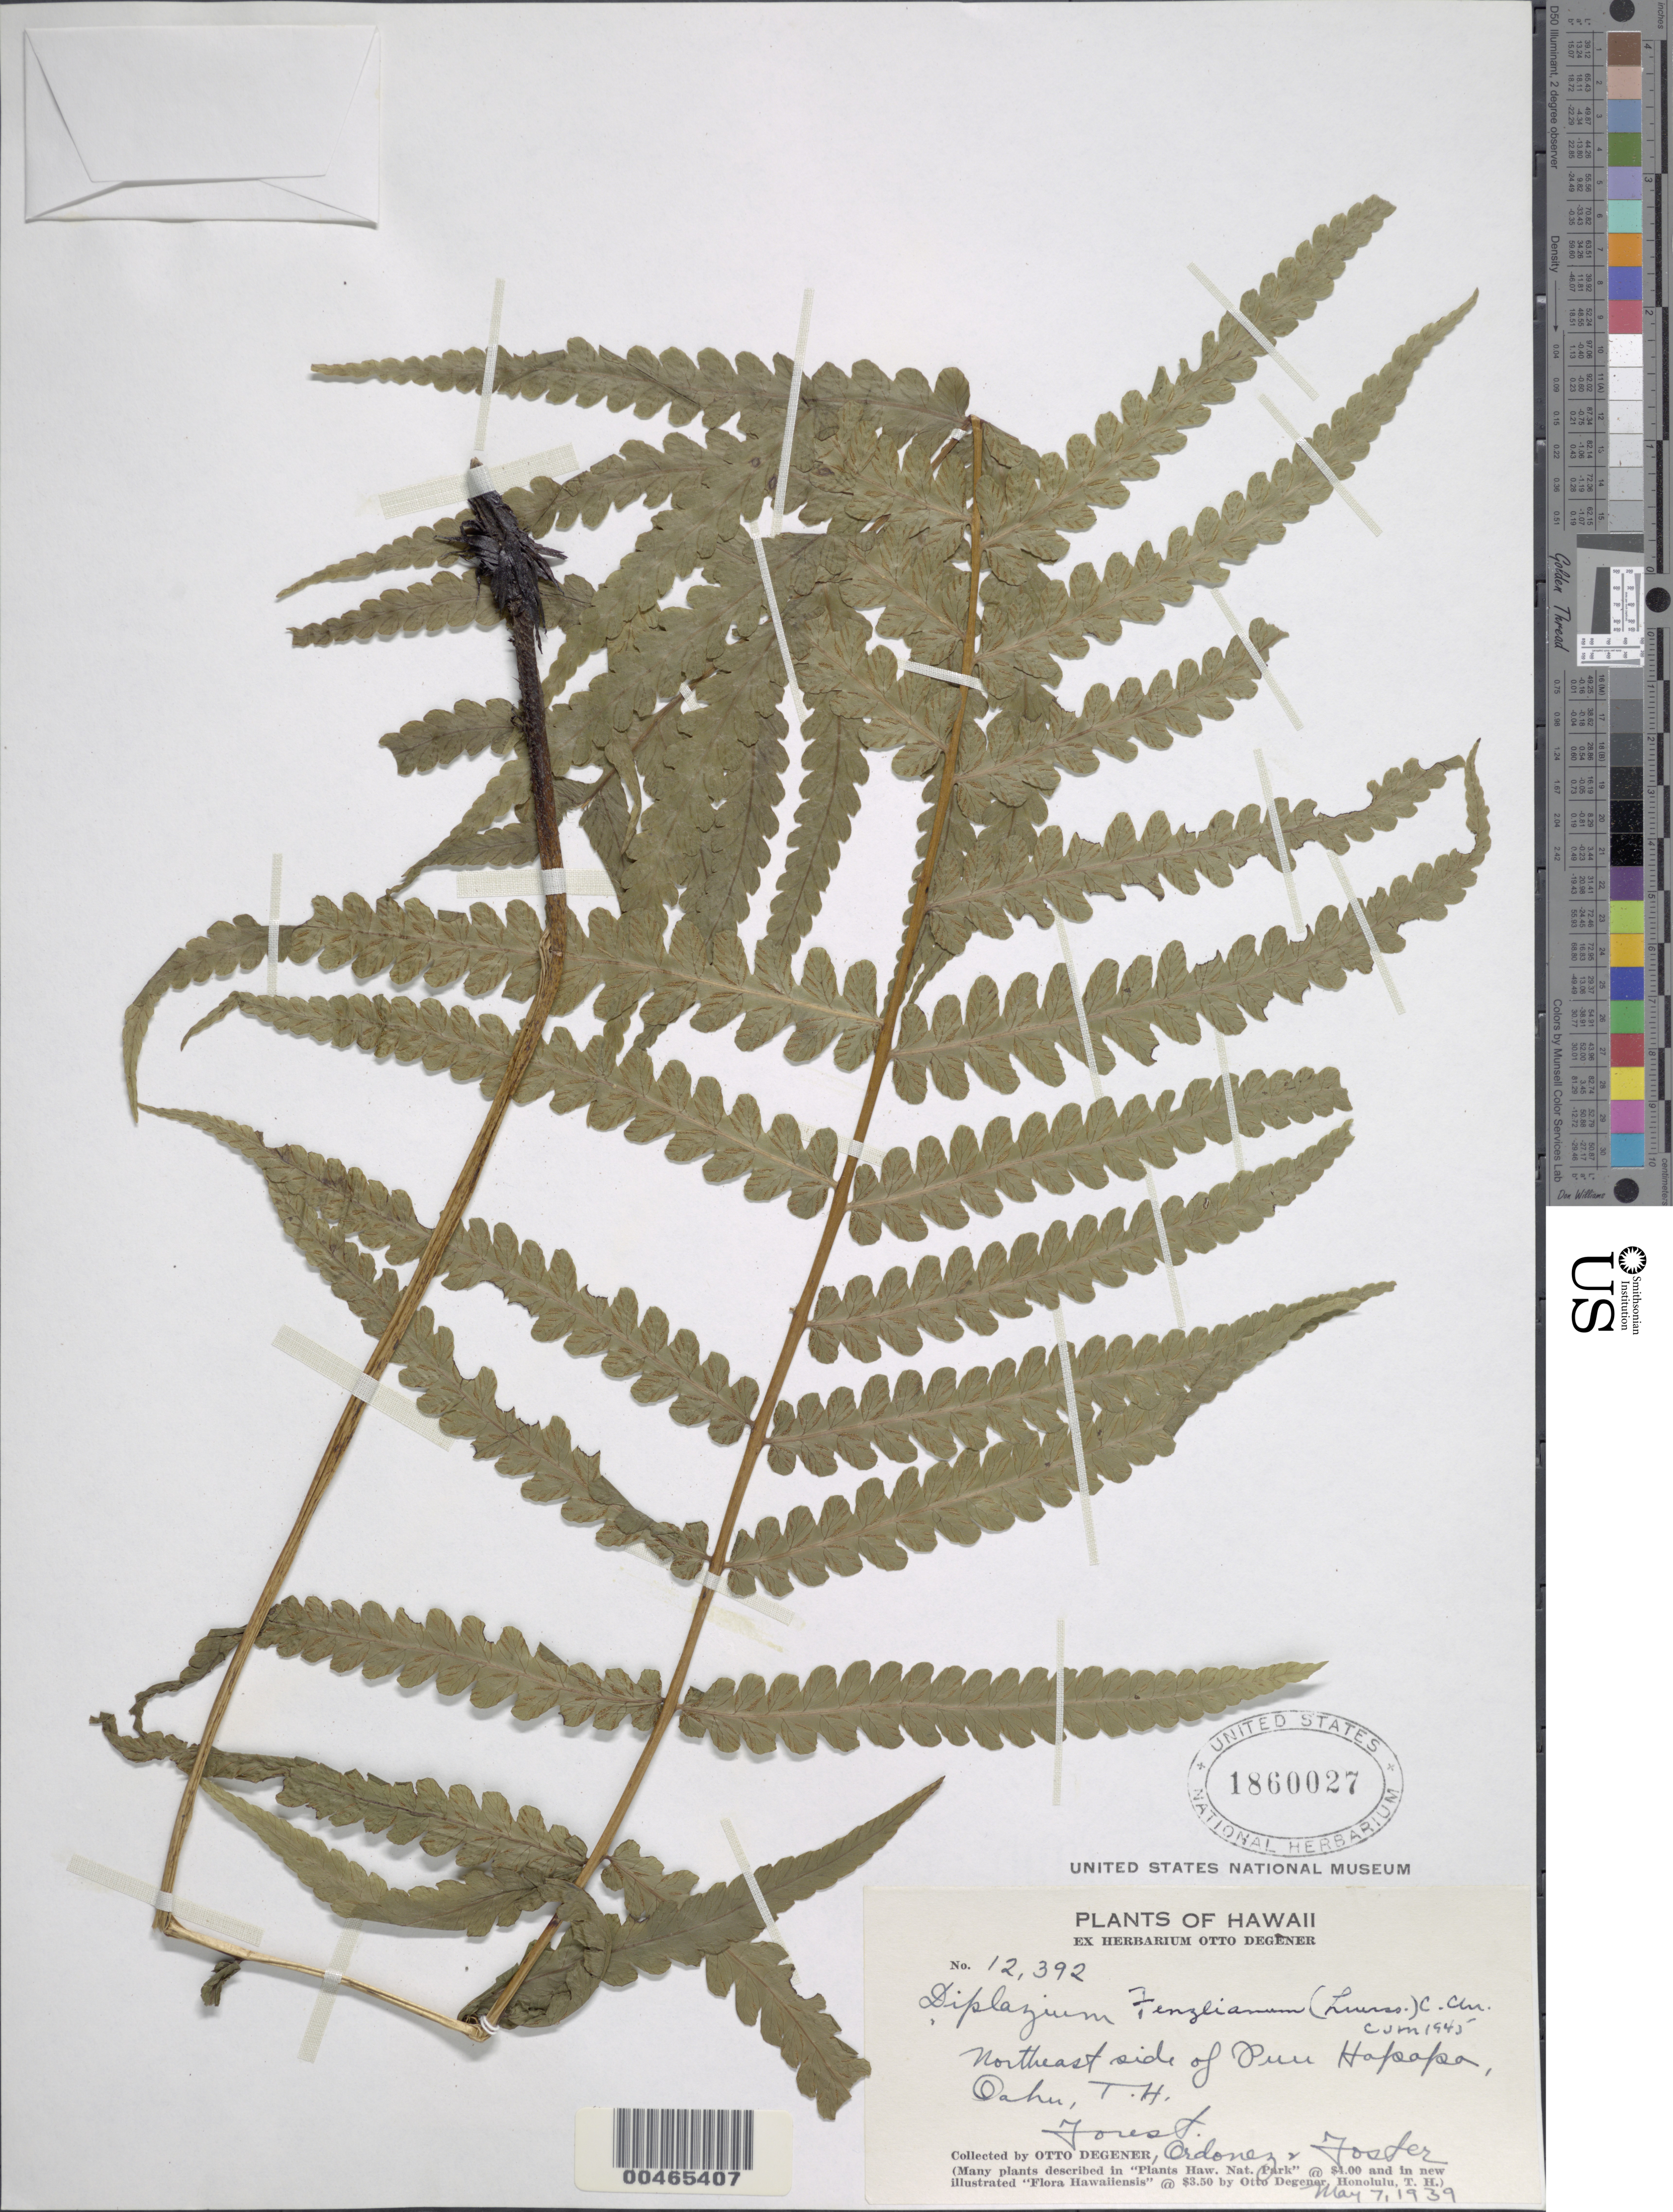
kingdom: Plantae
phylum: Tracheophyta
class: Polypodiopsida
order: Polypodiales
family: Athyriaceae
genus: Deparia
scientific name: Deparia fenzliana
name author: (Luerss.) M. Kato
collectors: O. Degener, Ordonez & R. B. Foster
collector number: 12392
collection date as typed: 7 May 1939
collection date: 1939-05-07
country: United States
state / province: Hawaii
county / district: Honolulu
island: Oahu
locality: NE side of Puu Hapapa, Oahu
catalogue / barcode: US 1860027